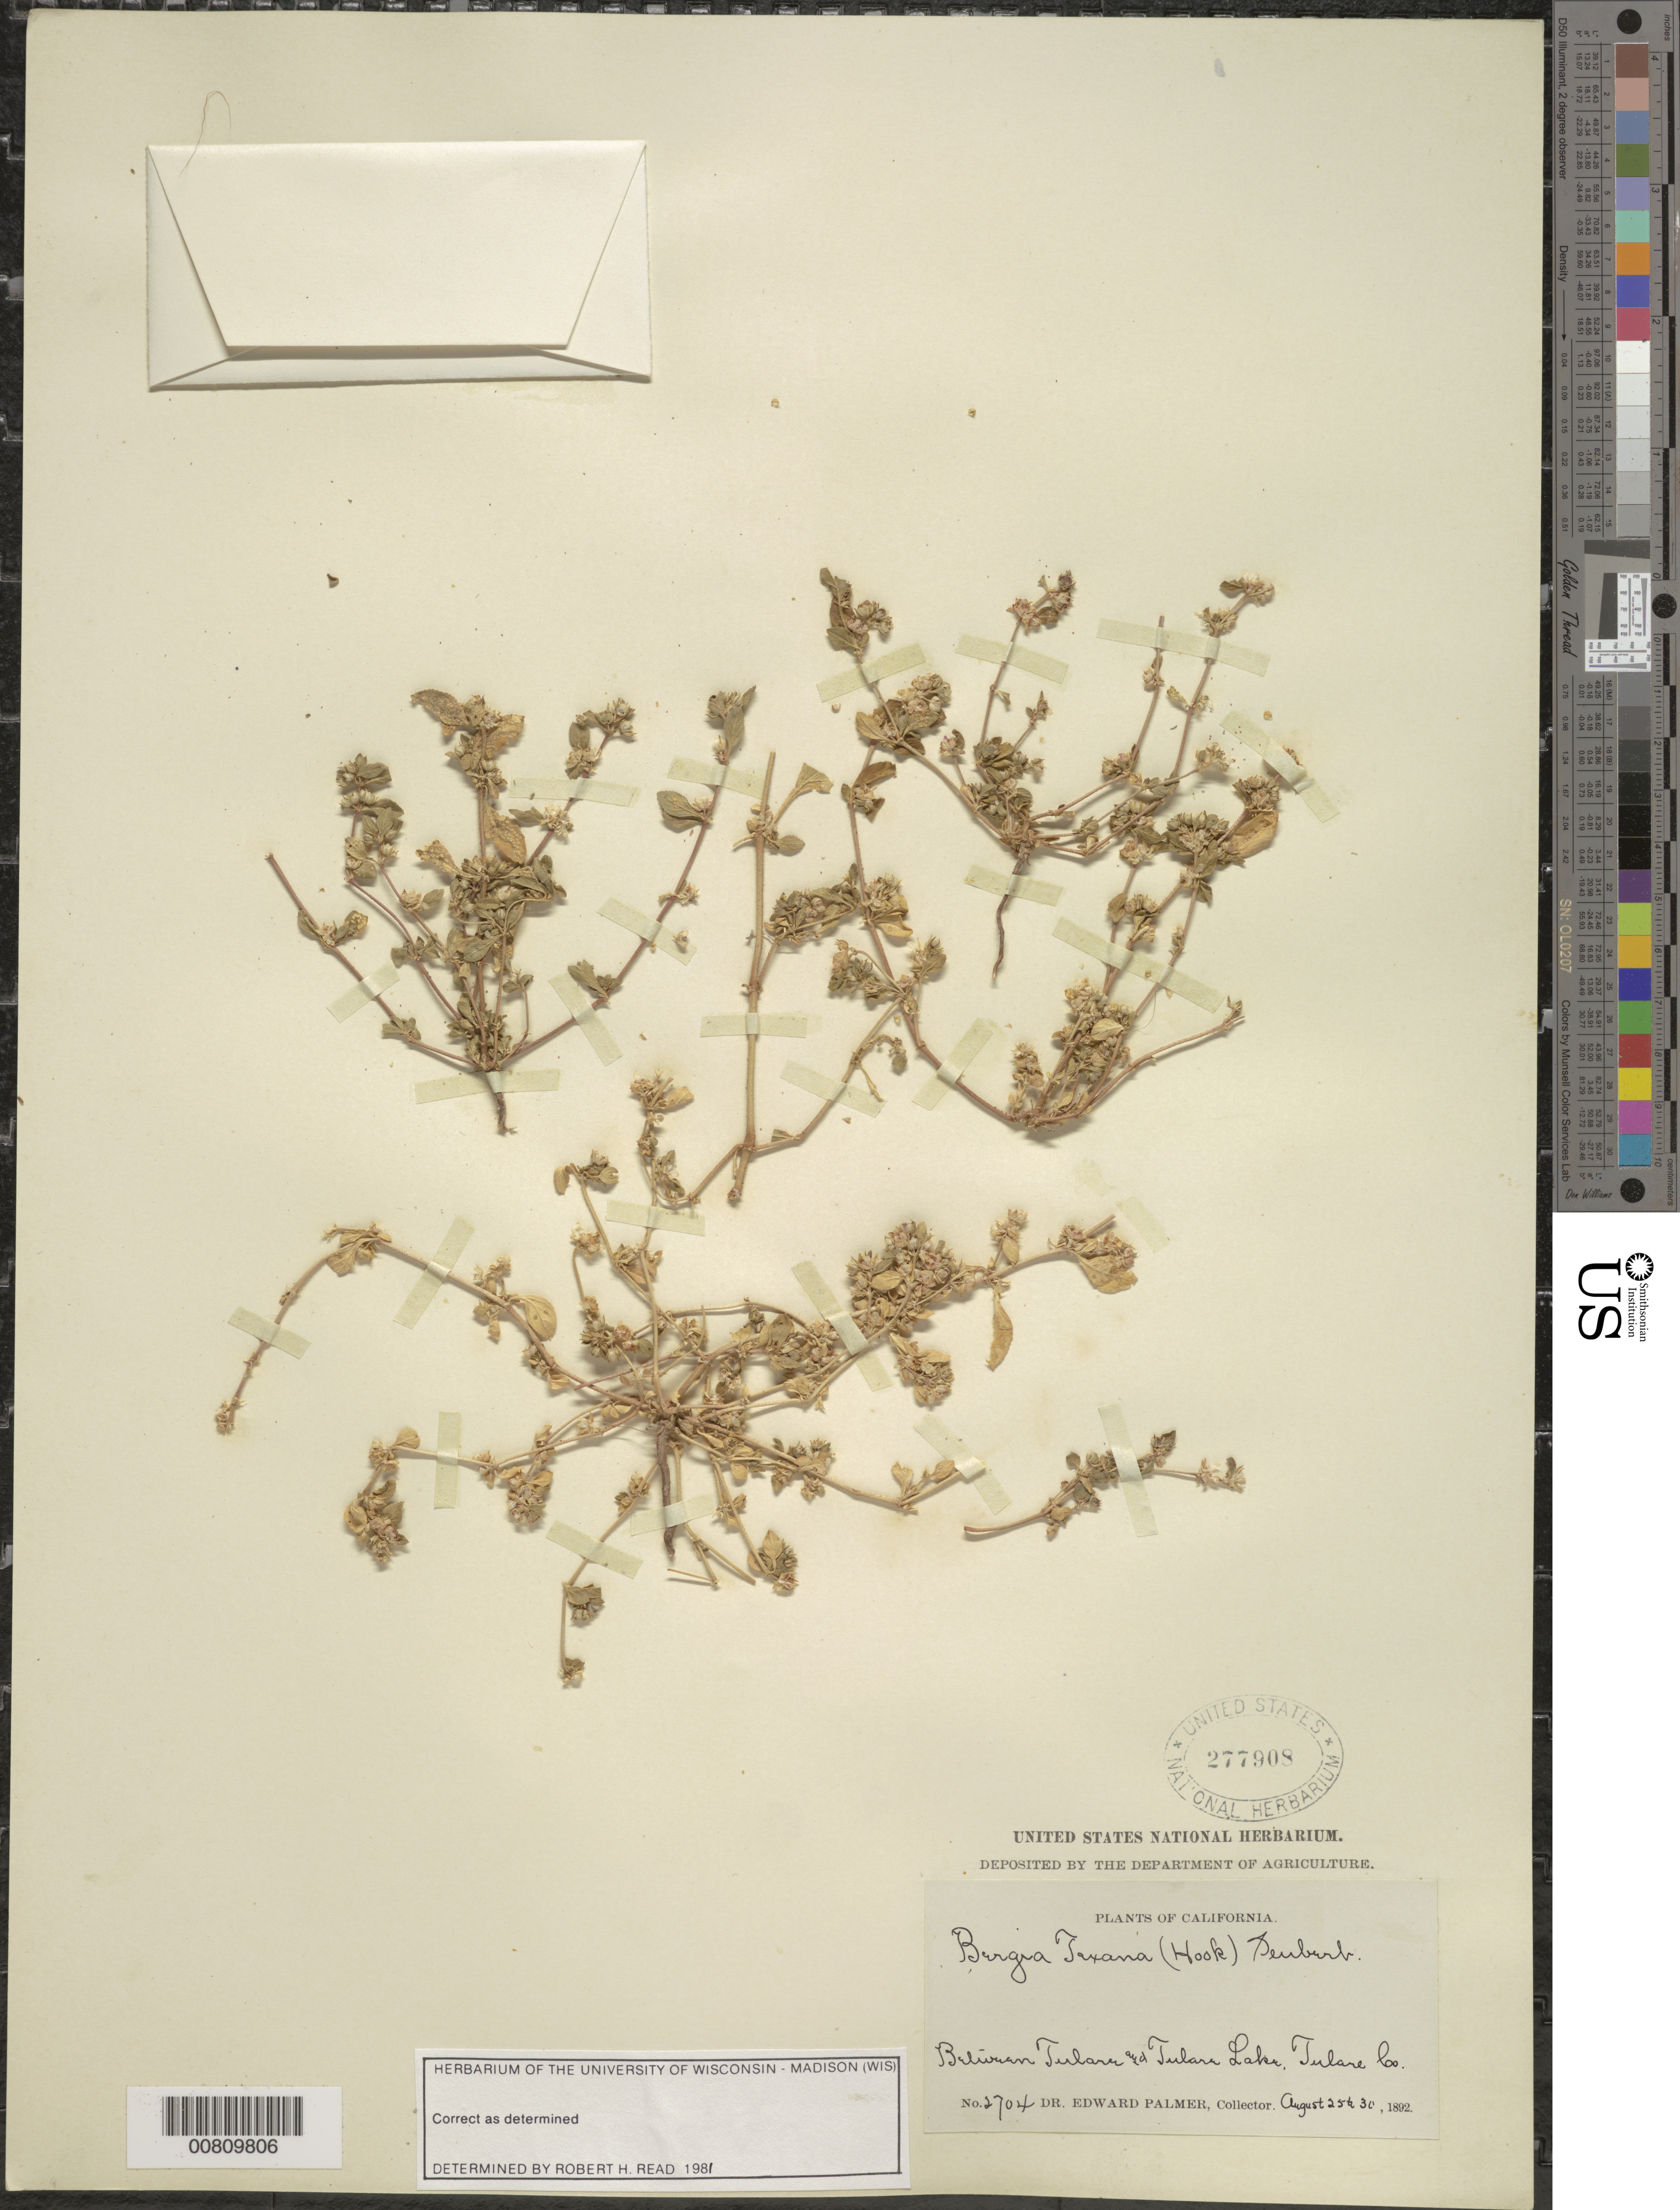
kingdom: Plantae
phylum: Tracheophyta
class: Magnoliopsida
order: Malpighiales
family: Elatinaceae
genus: Bergia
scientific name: Bergia texana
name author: (Hook.) Seub.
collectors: E. Palmer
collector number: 2704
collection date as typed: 25 Aug 1892 to 30 Aug 1892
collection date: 1892-08-25/1892-08-30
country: United States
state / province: California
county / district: Tulare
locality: Between Tulare and Tulare Lake.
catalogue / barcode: US 277908